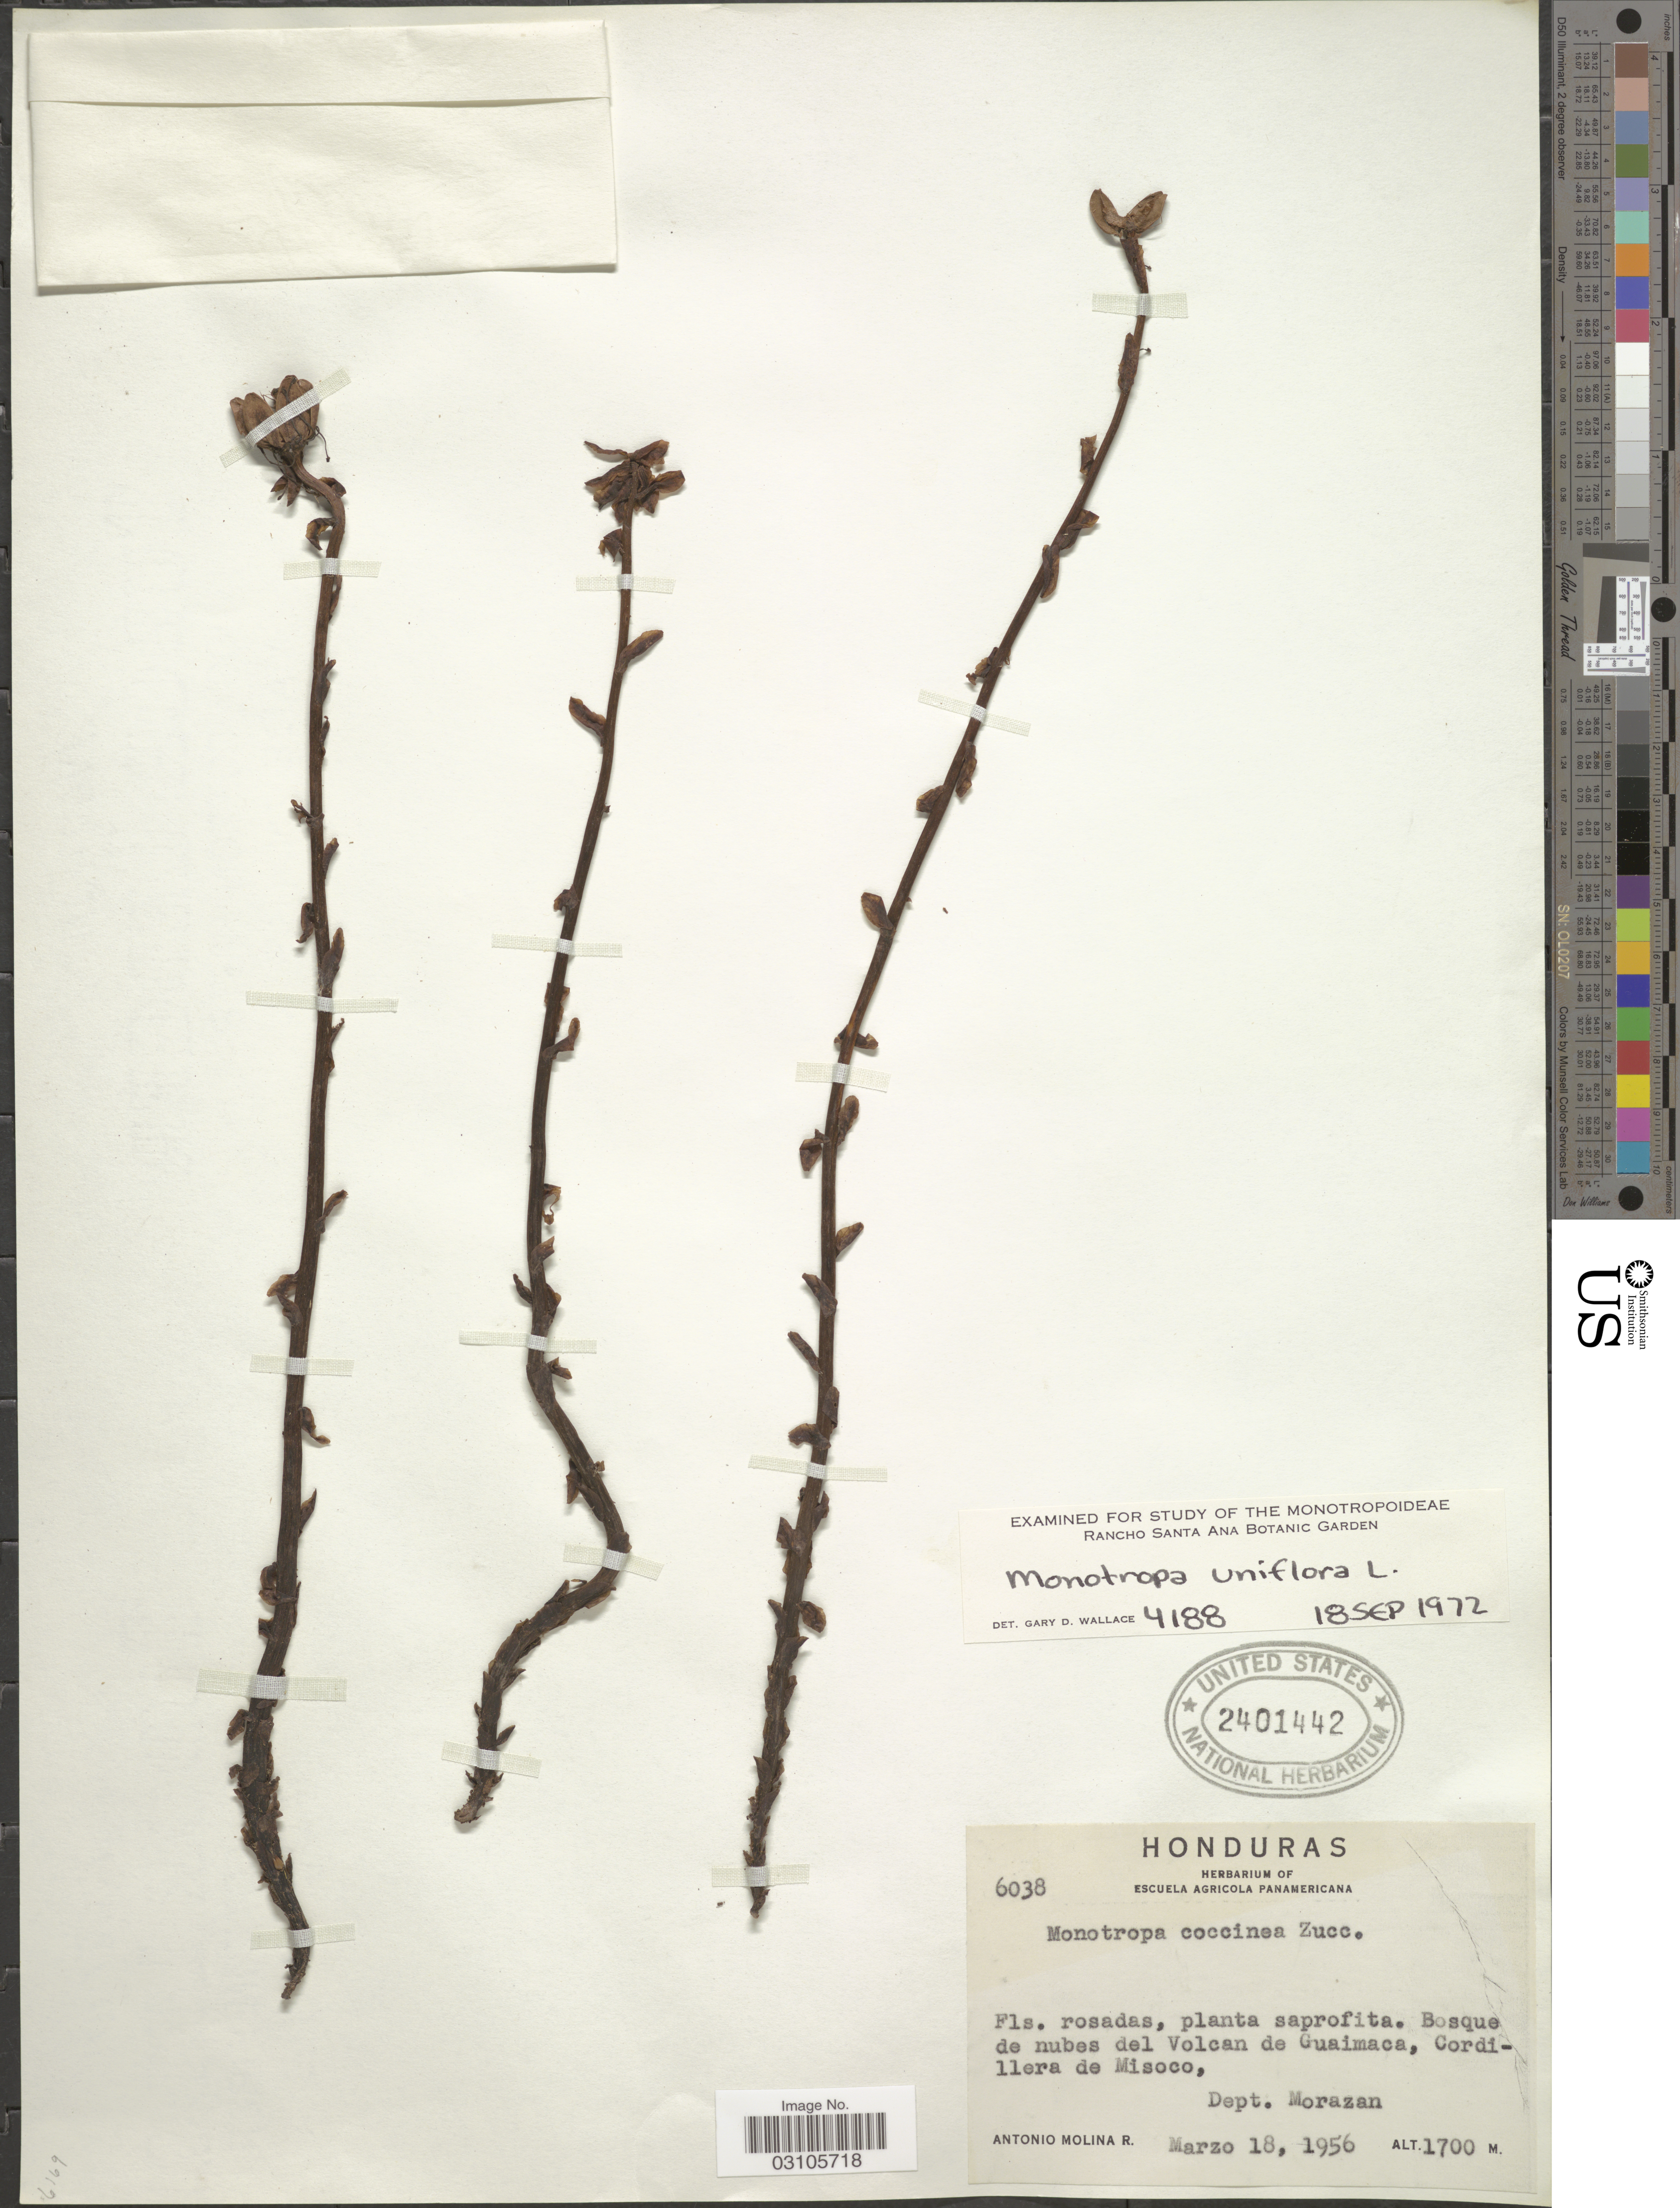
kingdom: Plantae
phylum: Tracheophyta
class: Magnoliopsida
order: Ericales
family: Ericaceae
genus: Monotropa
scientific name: Monotropa uniflora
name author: L.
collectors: A. Molina R.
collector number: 6038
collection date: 1956-03-18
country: Honduras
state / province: Fco. Morazán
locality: Bosque de nubes del Volcan de Guaimaca, Cordillera de Misoco, Dept. Morazán.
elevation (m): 1700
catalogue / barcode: US 2401442